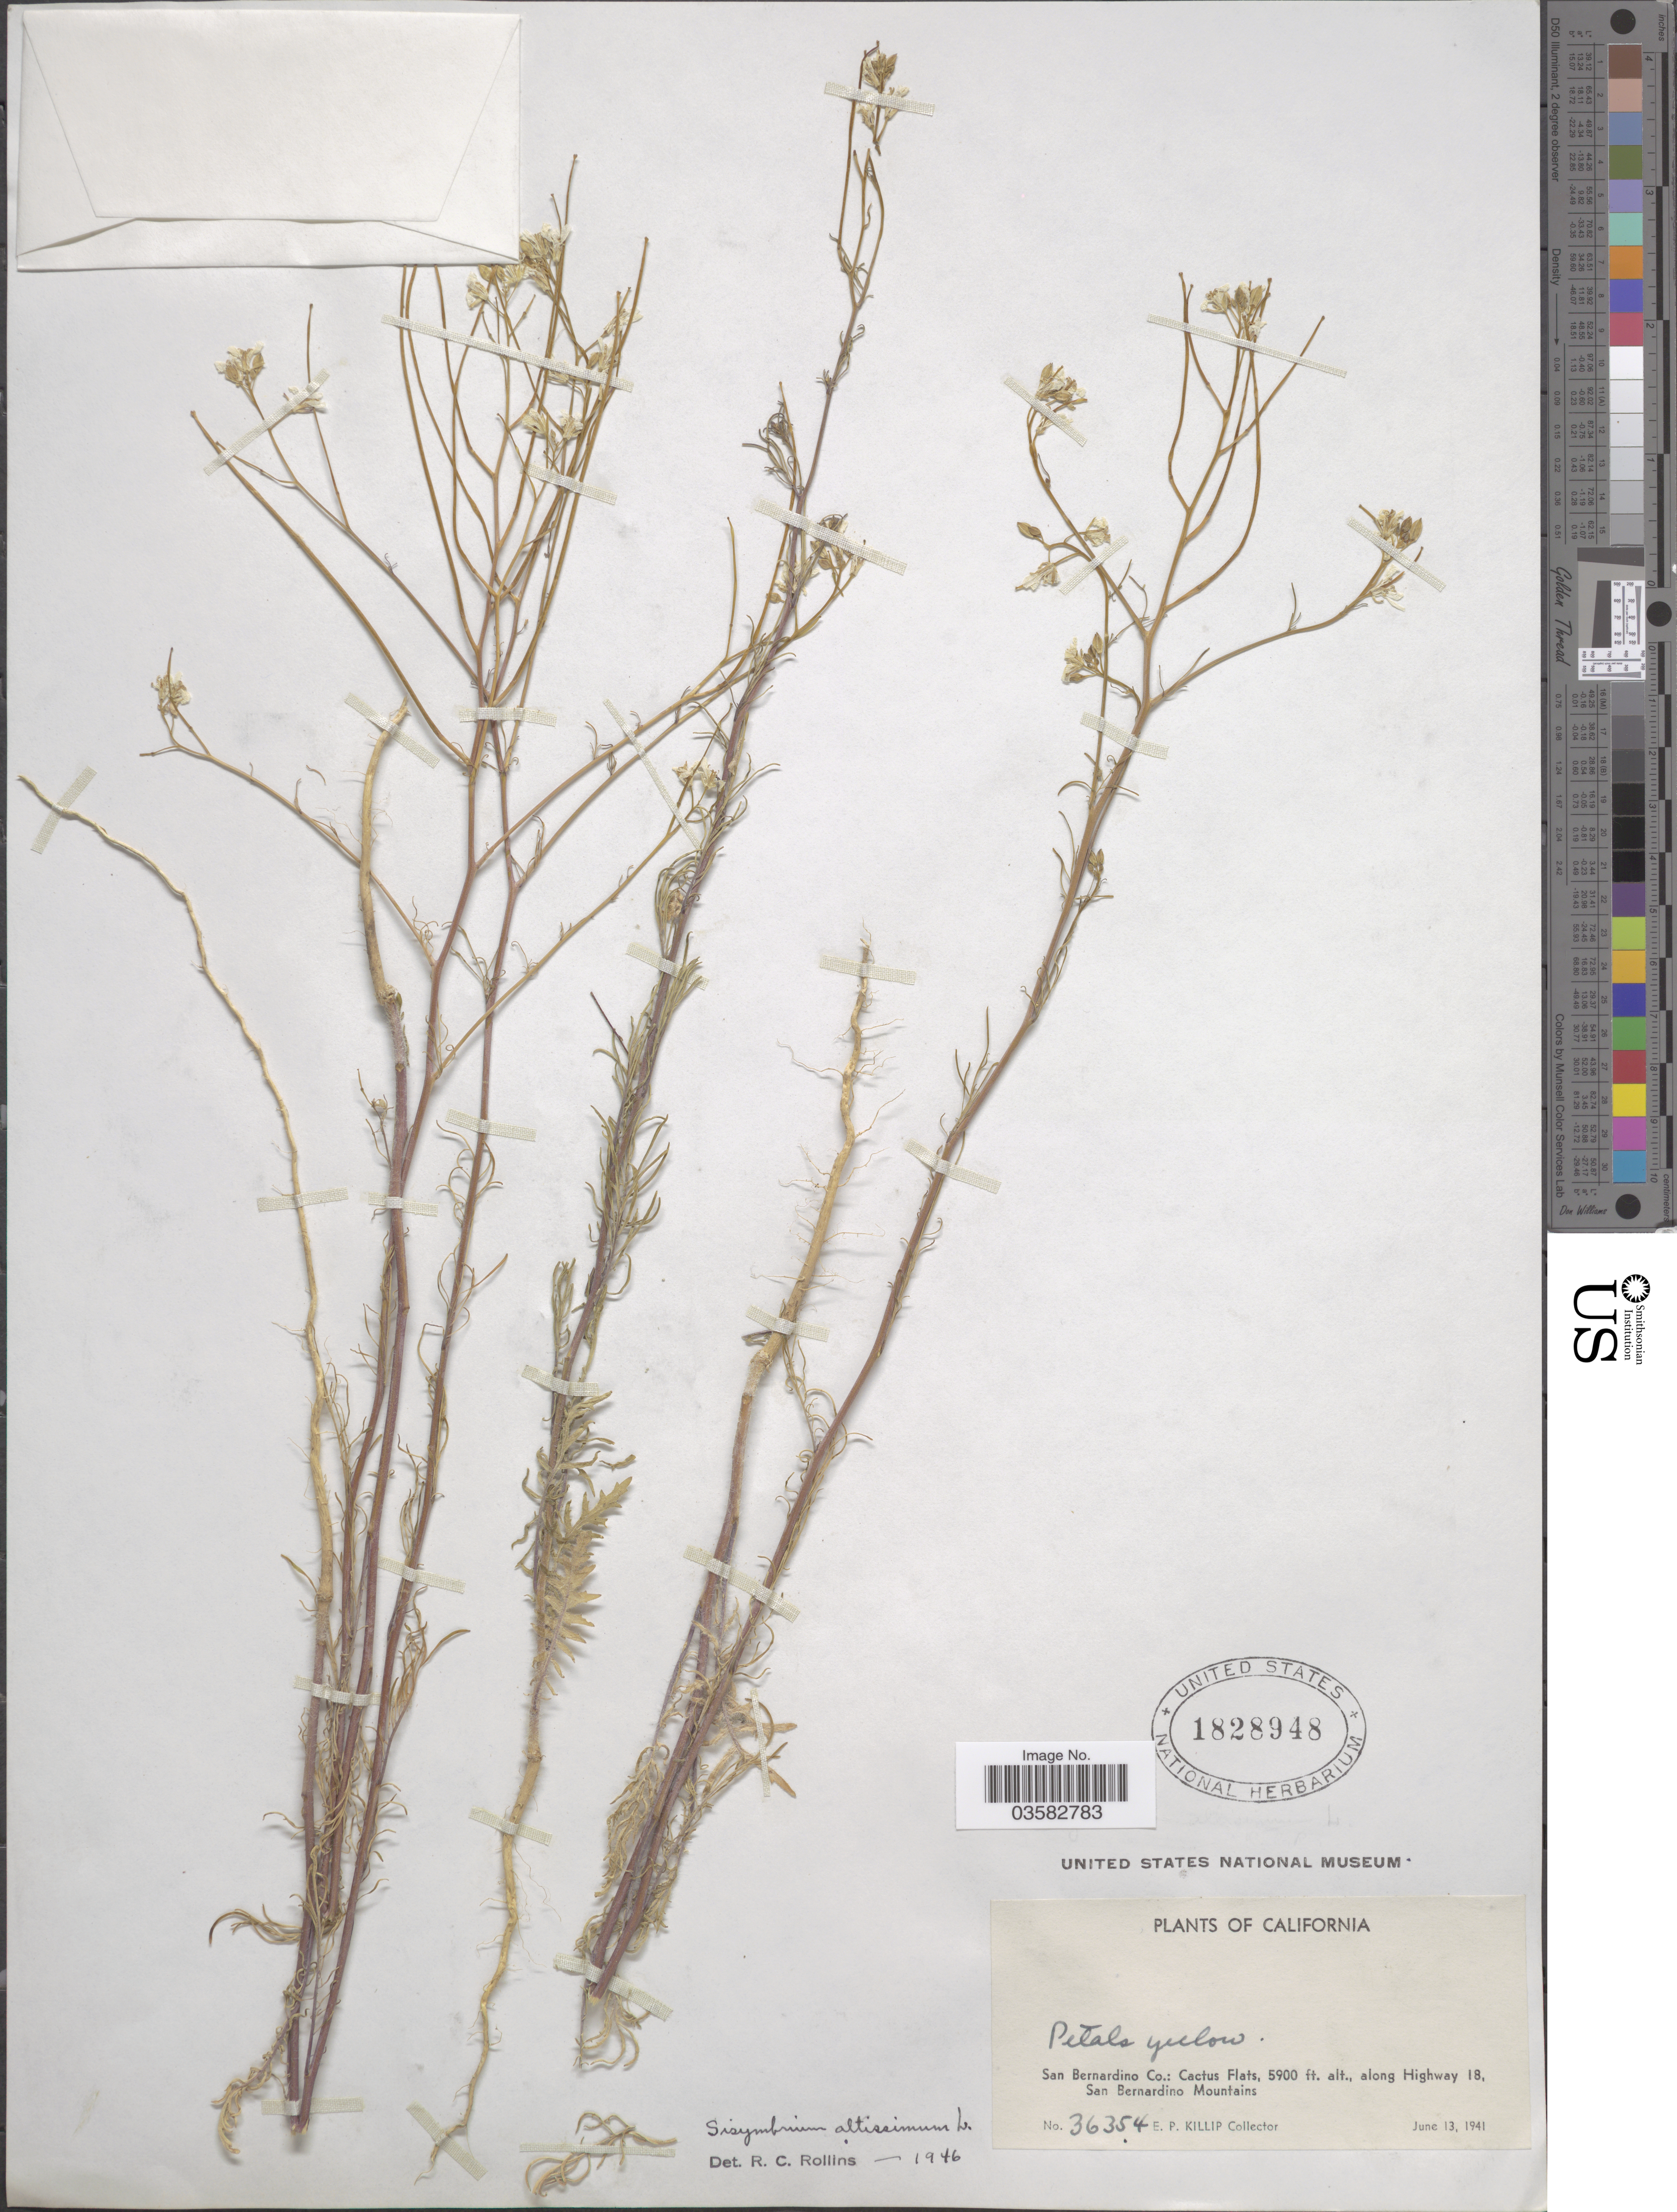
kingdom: Plantae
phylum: Tracheophyta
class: Magnoliopsida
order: Brassicales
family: Brassicaceae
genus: Sisymbrium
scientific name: Sisymbrium altissimum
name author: L.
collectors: E. P. Killip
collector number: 36354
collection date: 1941-06-13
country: United States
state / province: California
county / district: San Bernardino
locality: San Bernardino Co.: Cactus Flats, along Highway 18, San Bernardino Mountains.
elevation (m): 1798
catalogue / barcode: US 1828948